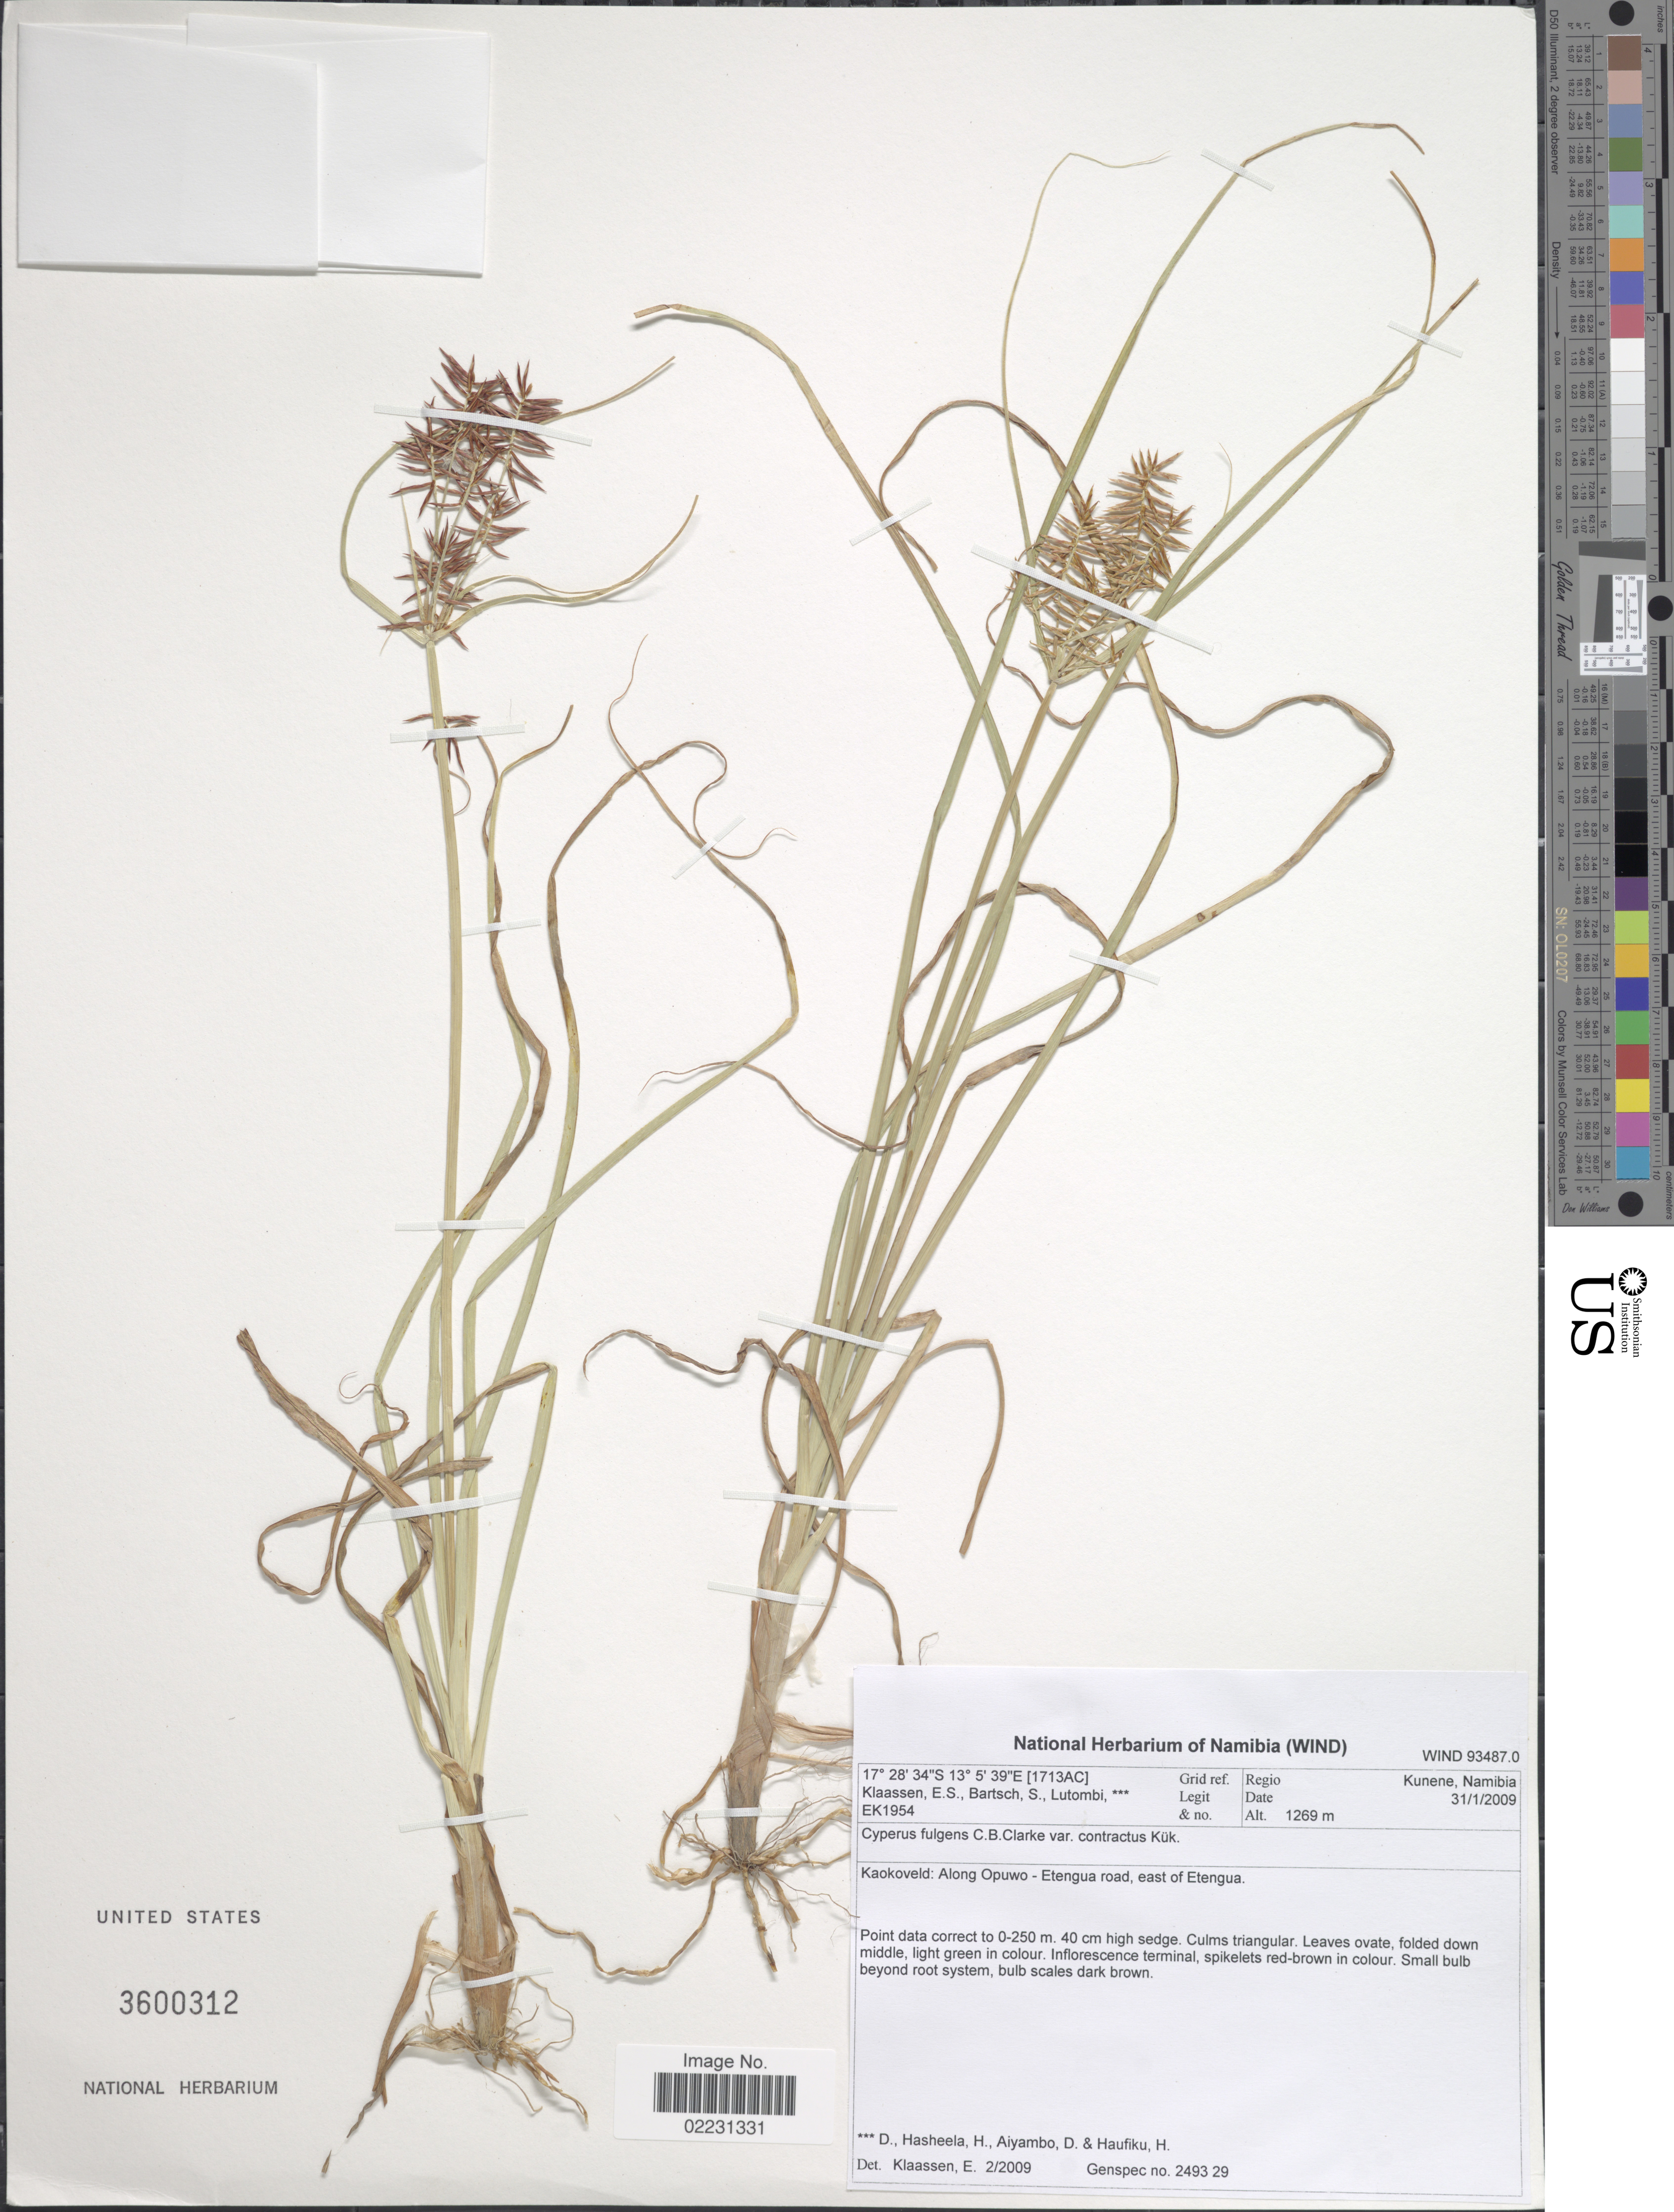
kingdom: Plantae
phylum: Tracheophyta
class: Liliopsida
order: Poales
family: Cyperaceae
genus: Cyperus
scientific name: Cyperus fulgens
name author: C.B. Clarke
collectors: E. S. Klaassen, S. Bartsch, D. Lutombi, D. Aiyambo & H. Haufiku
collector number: EK1954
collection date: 2009-01-31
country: Namibia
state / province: Kunene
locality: Kaokoveld: Along Opuwo - Etengua road, east of Etengua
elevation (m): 1269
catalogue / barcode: US 3600312